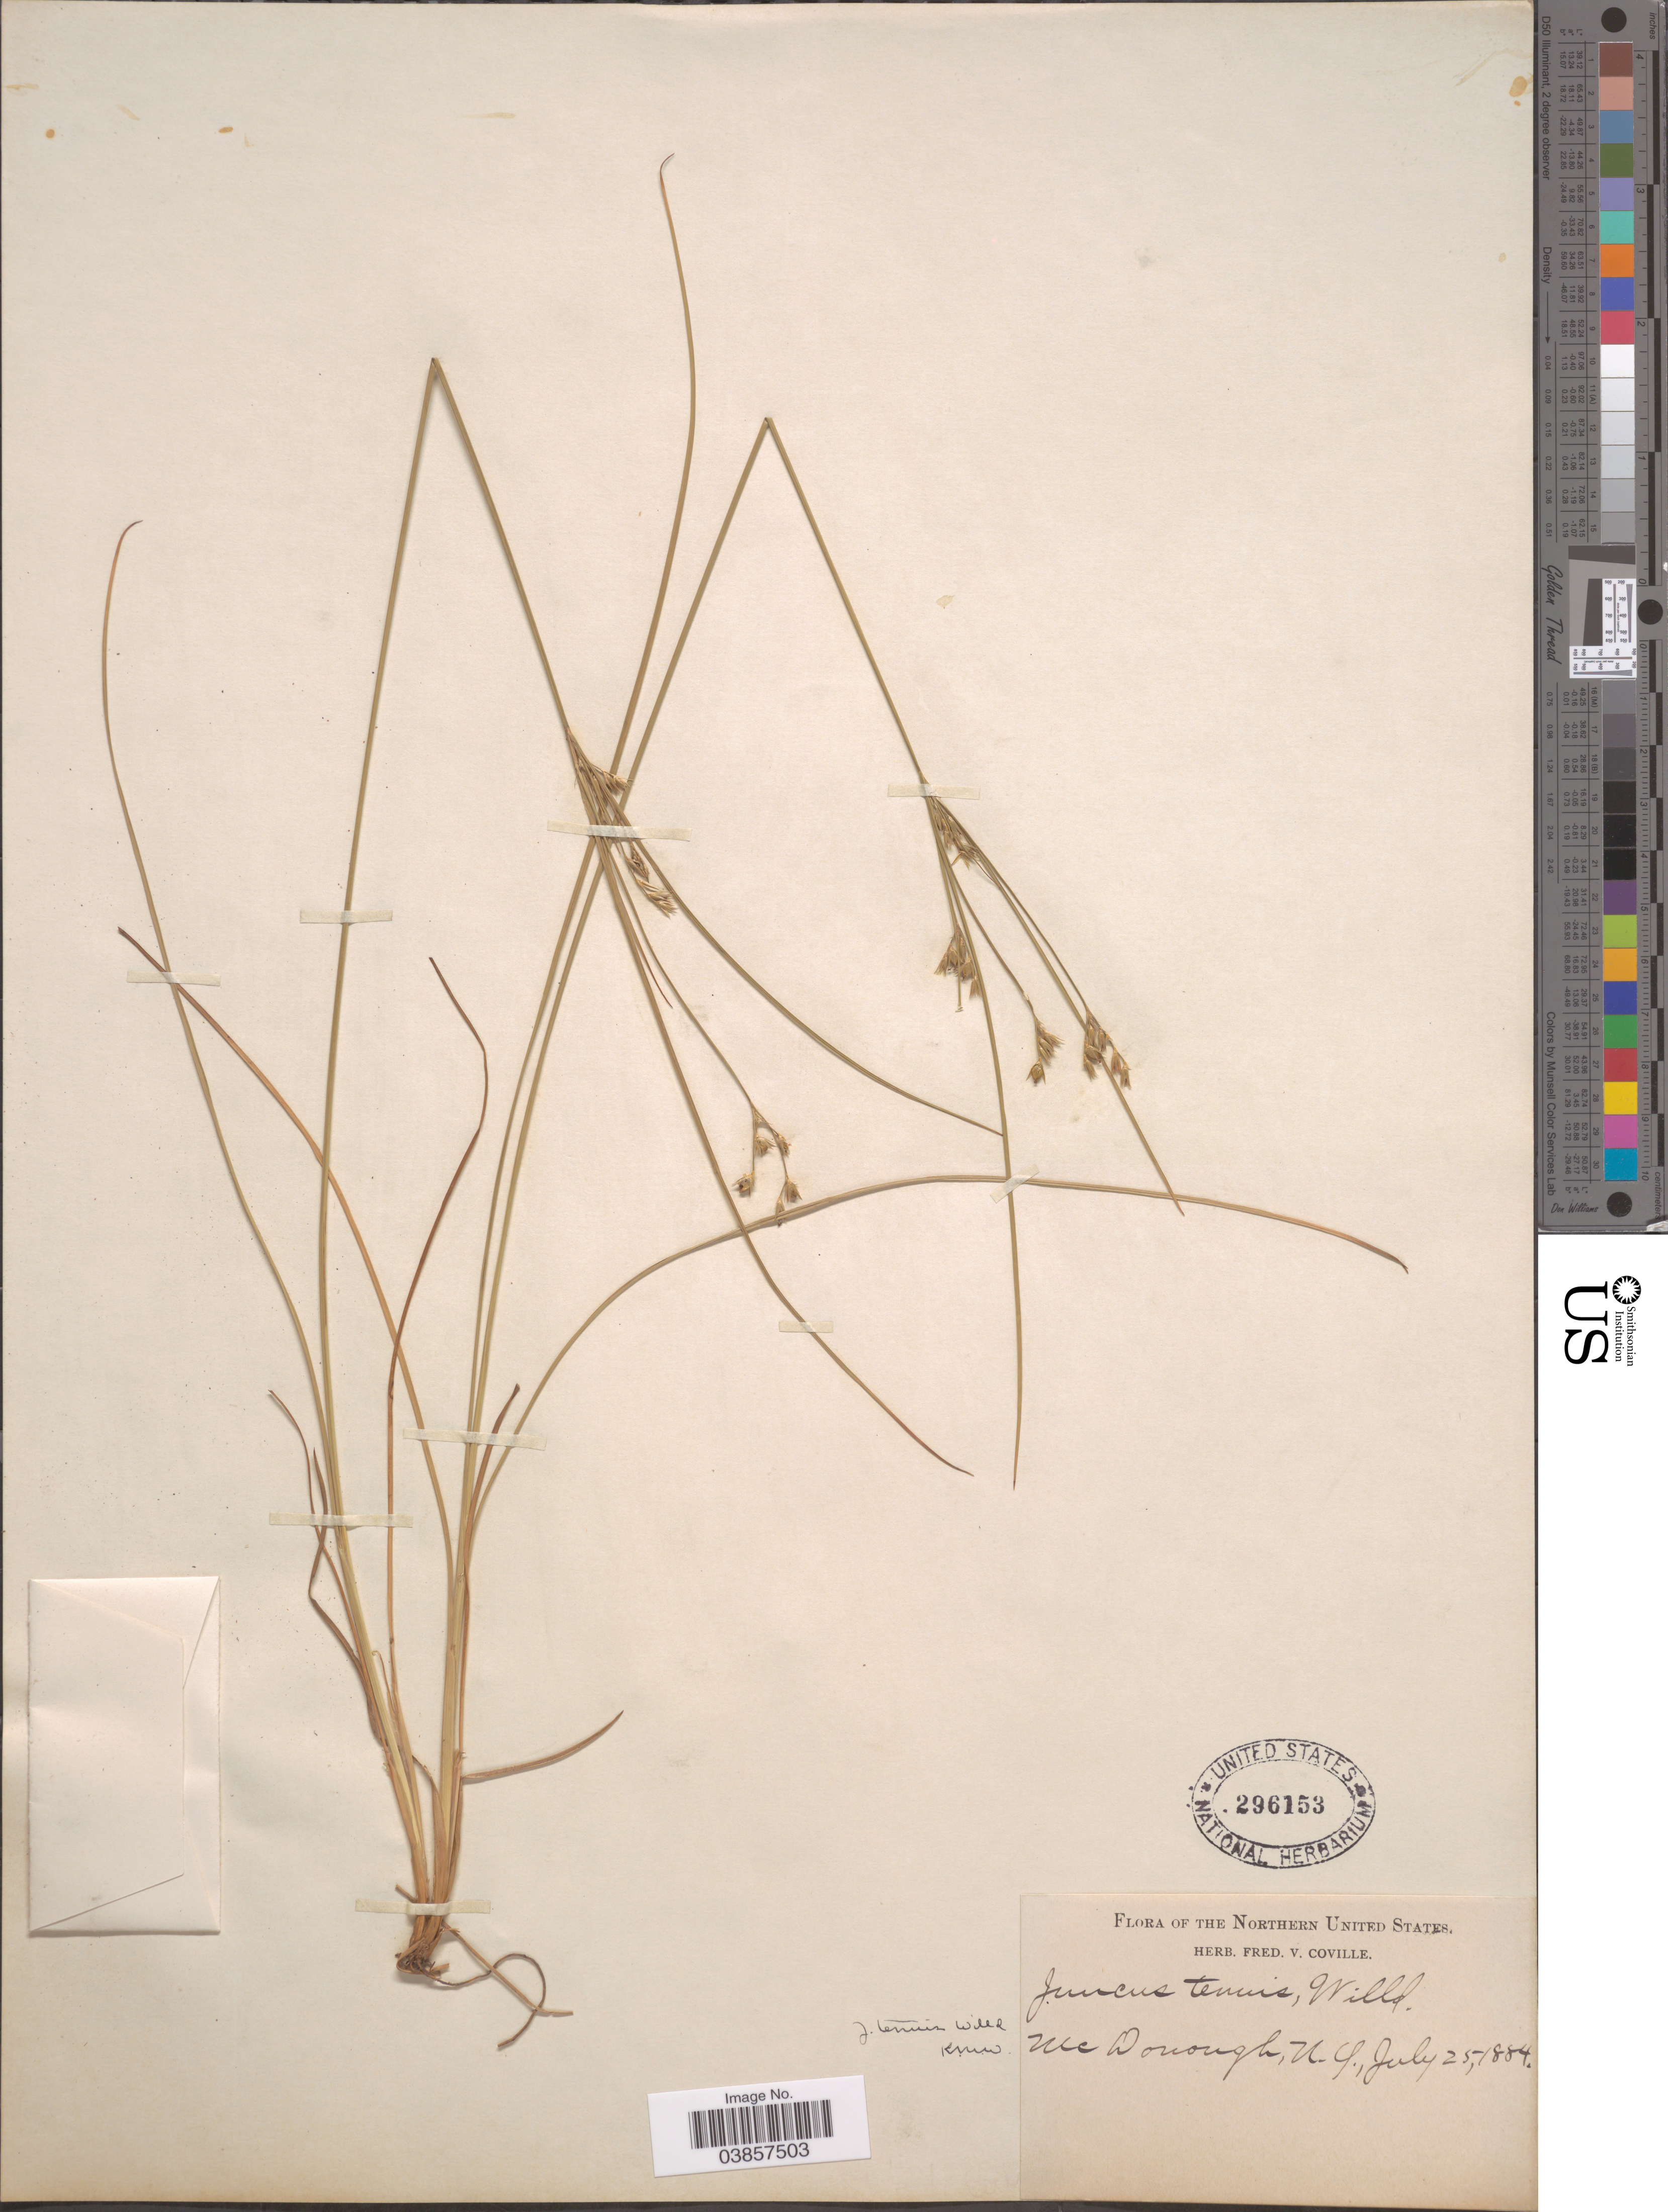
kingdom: Plantae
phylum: Tracheophyta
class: Liliopsida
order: Poales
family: Juncaceae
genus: Juncus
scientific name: Juncus tenuis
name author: Willd.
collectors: ex herb. Fred. V. Coville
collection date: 1884-07-25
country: United States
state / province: New York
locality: The Northern United States. Mc Donough.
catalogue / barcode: US 296153